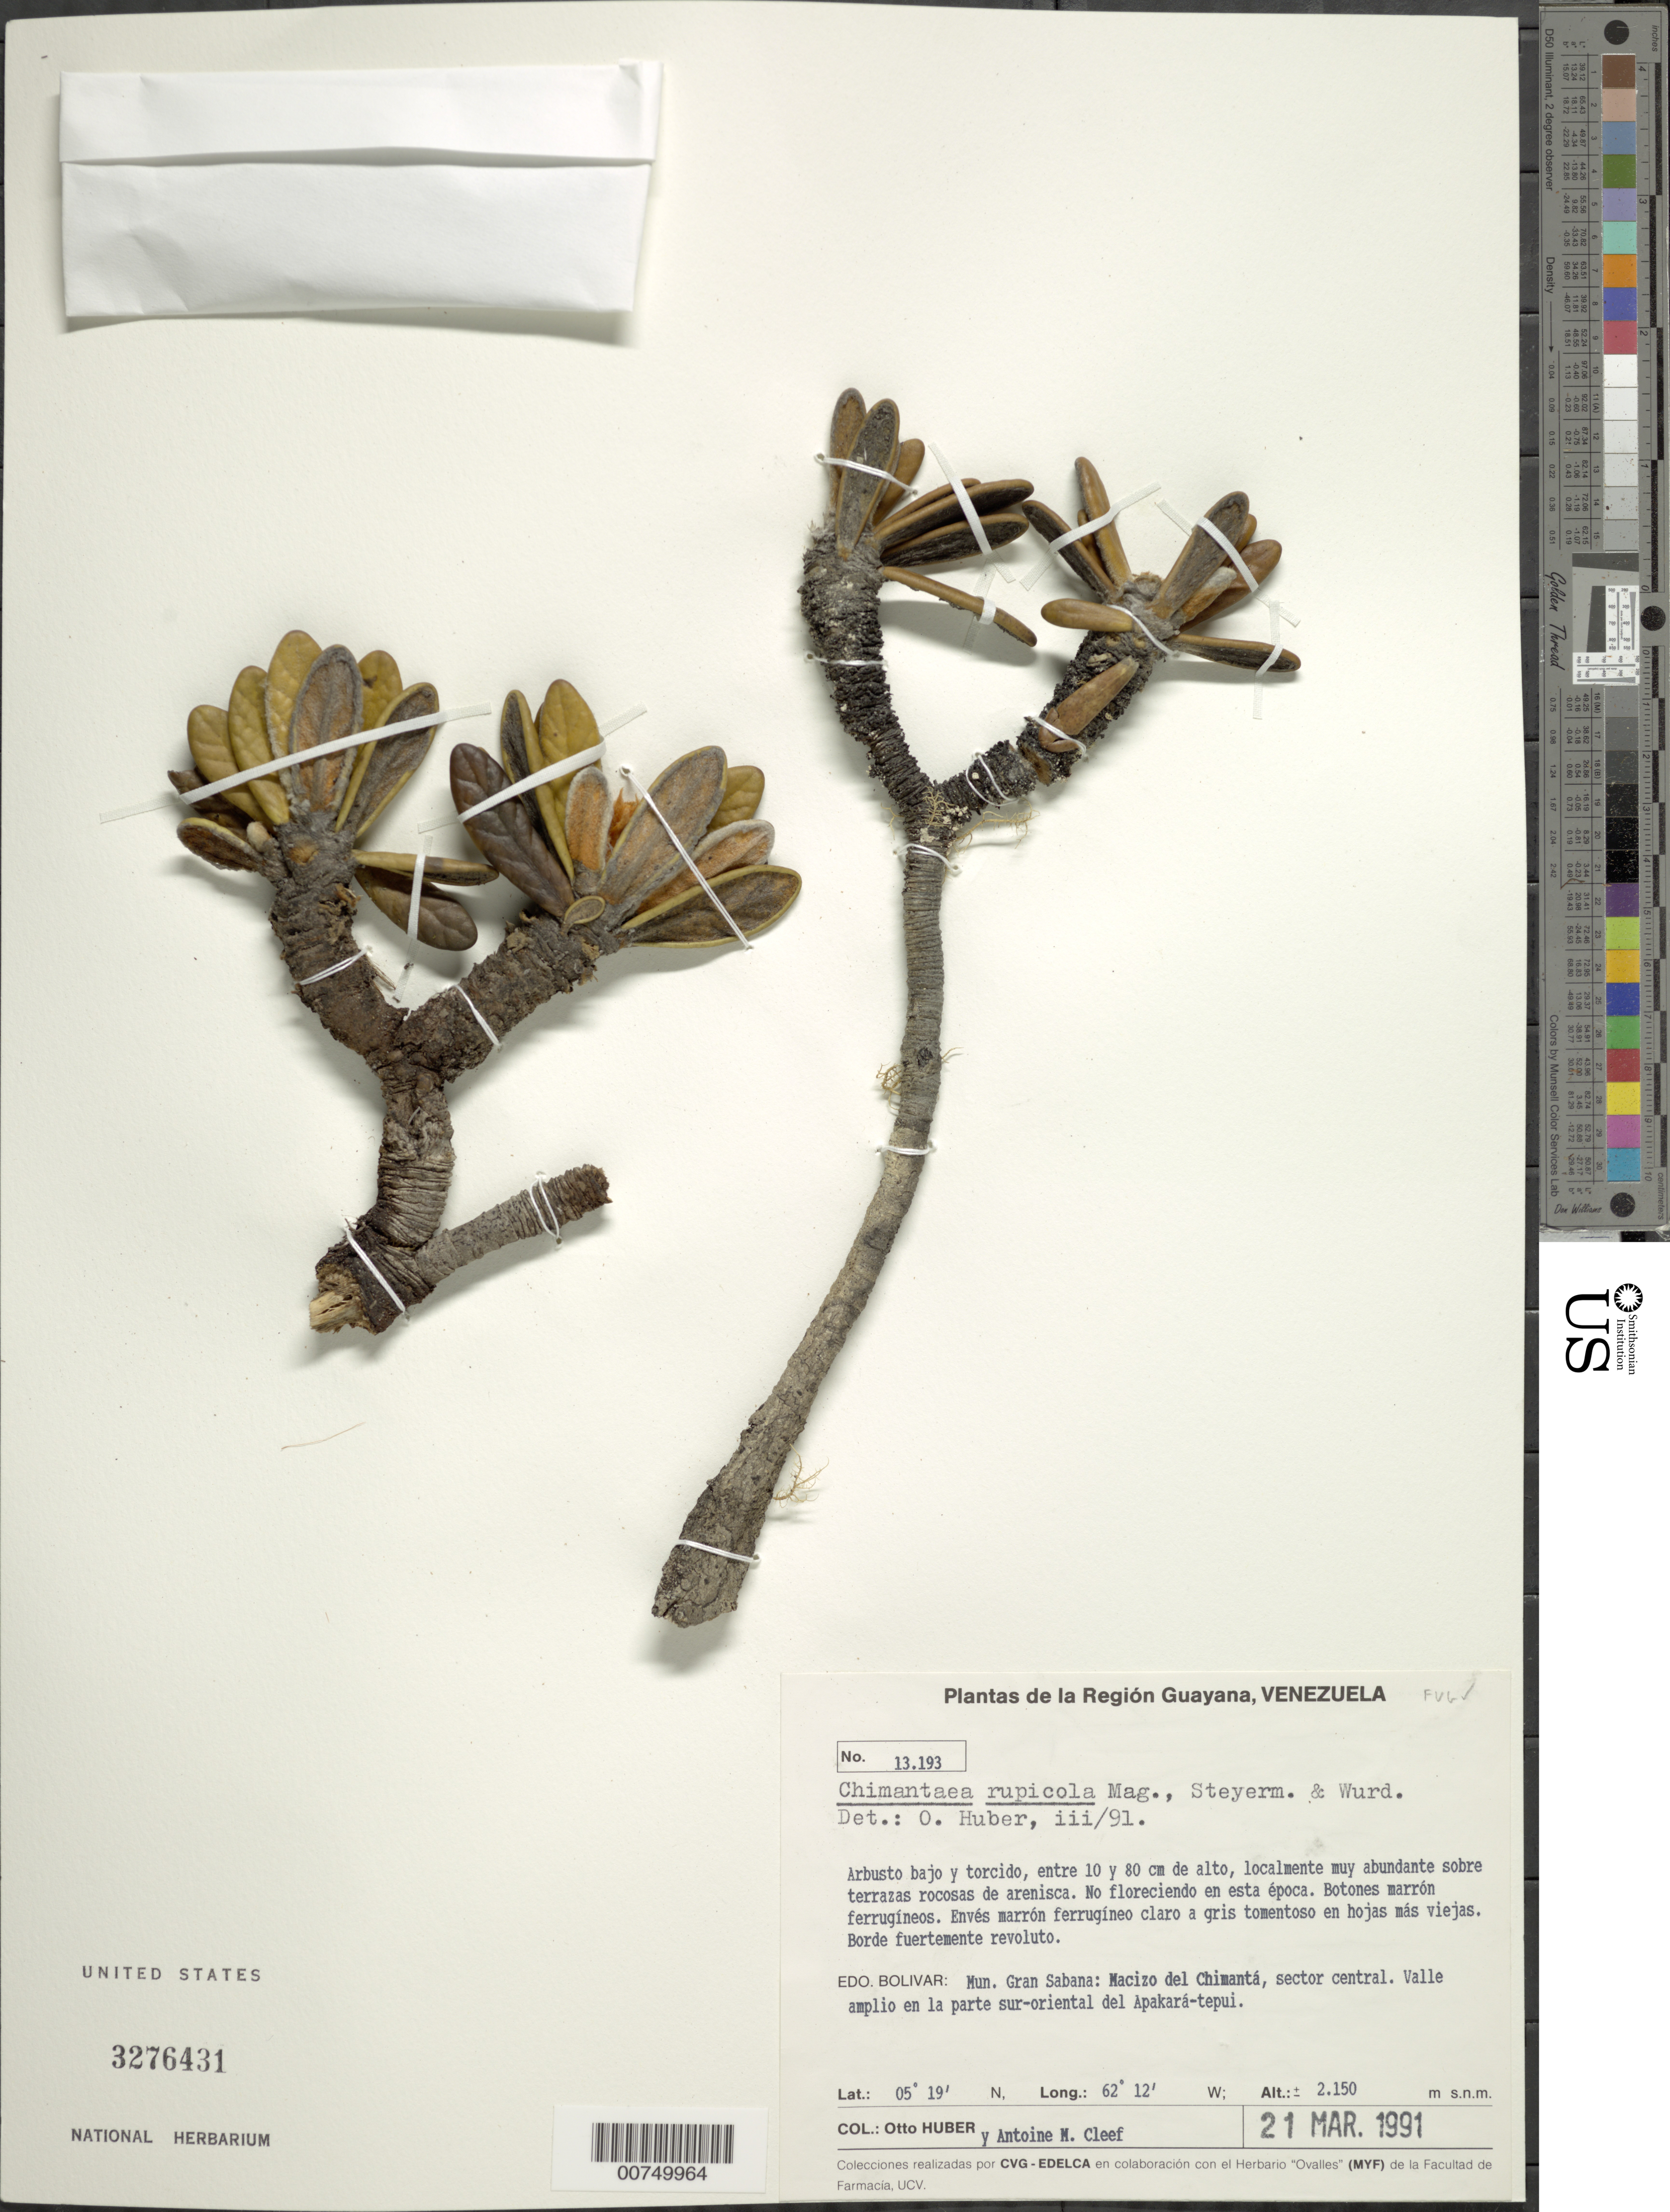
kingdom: Plantae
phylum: Tracheophyta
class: Magnoliopsida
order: Asterales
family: Asteraceae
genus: Chimantaea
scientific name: Chimantaea rupicola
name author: Maguire et al.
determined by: Huber, Otto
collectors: O. Huber & A. M. Cleef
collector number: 13193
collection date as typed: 21-Mar-91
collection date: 1991-03-21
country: Venezuela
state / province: Bolívar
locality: Mun. Gran Sabana, Macizo del Chimantá, sector central; valle amplio SE del Apacará-tepuí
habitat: Valle; sobre terrezas rocosas de arenisca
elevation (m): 2150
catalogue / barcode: US 3276431